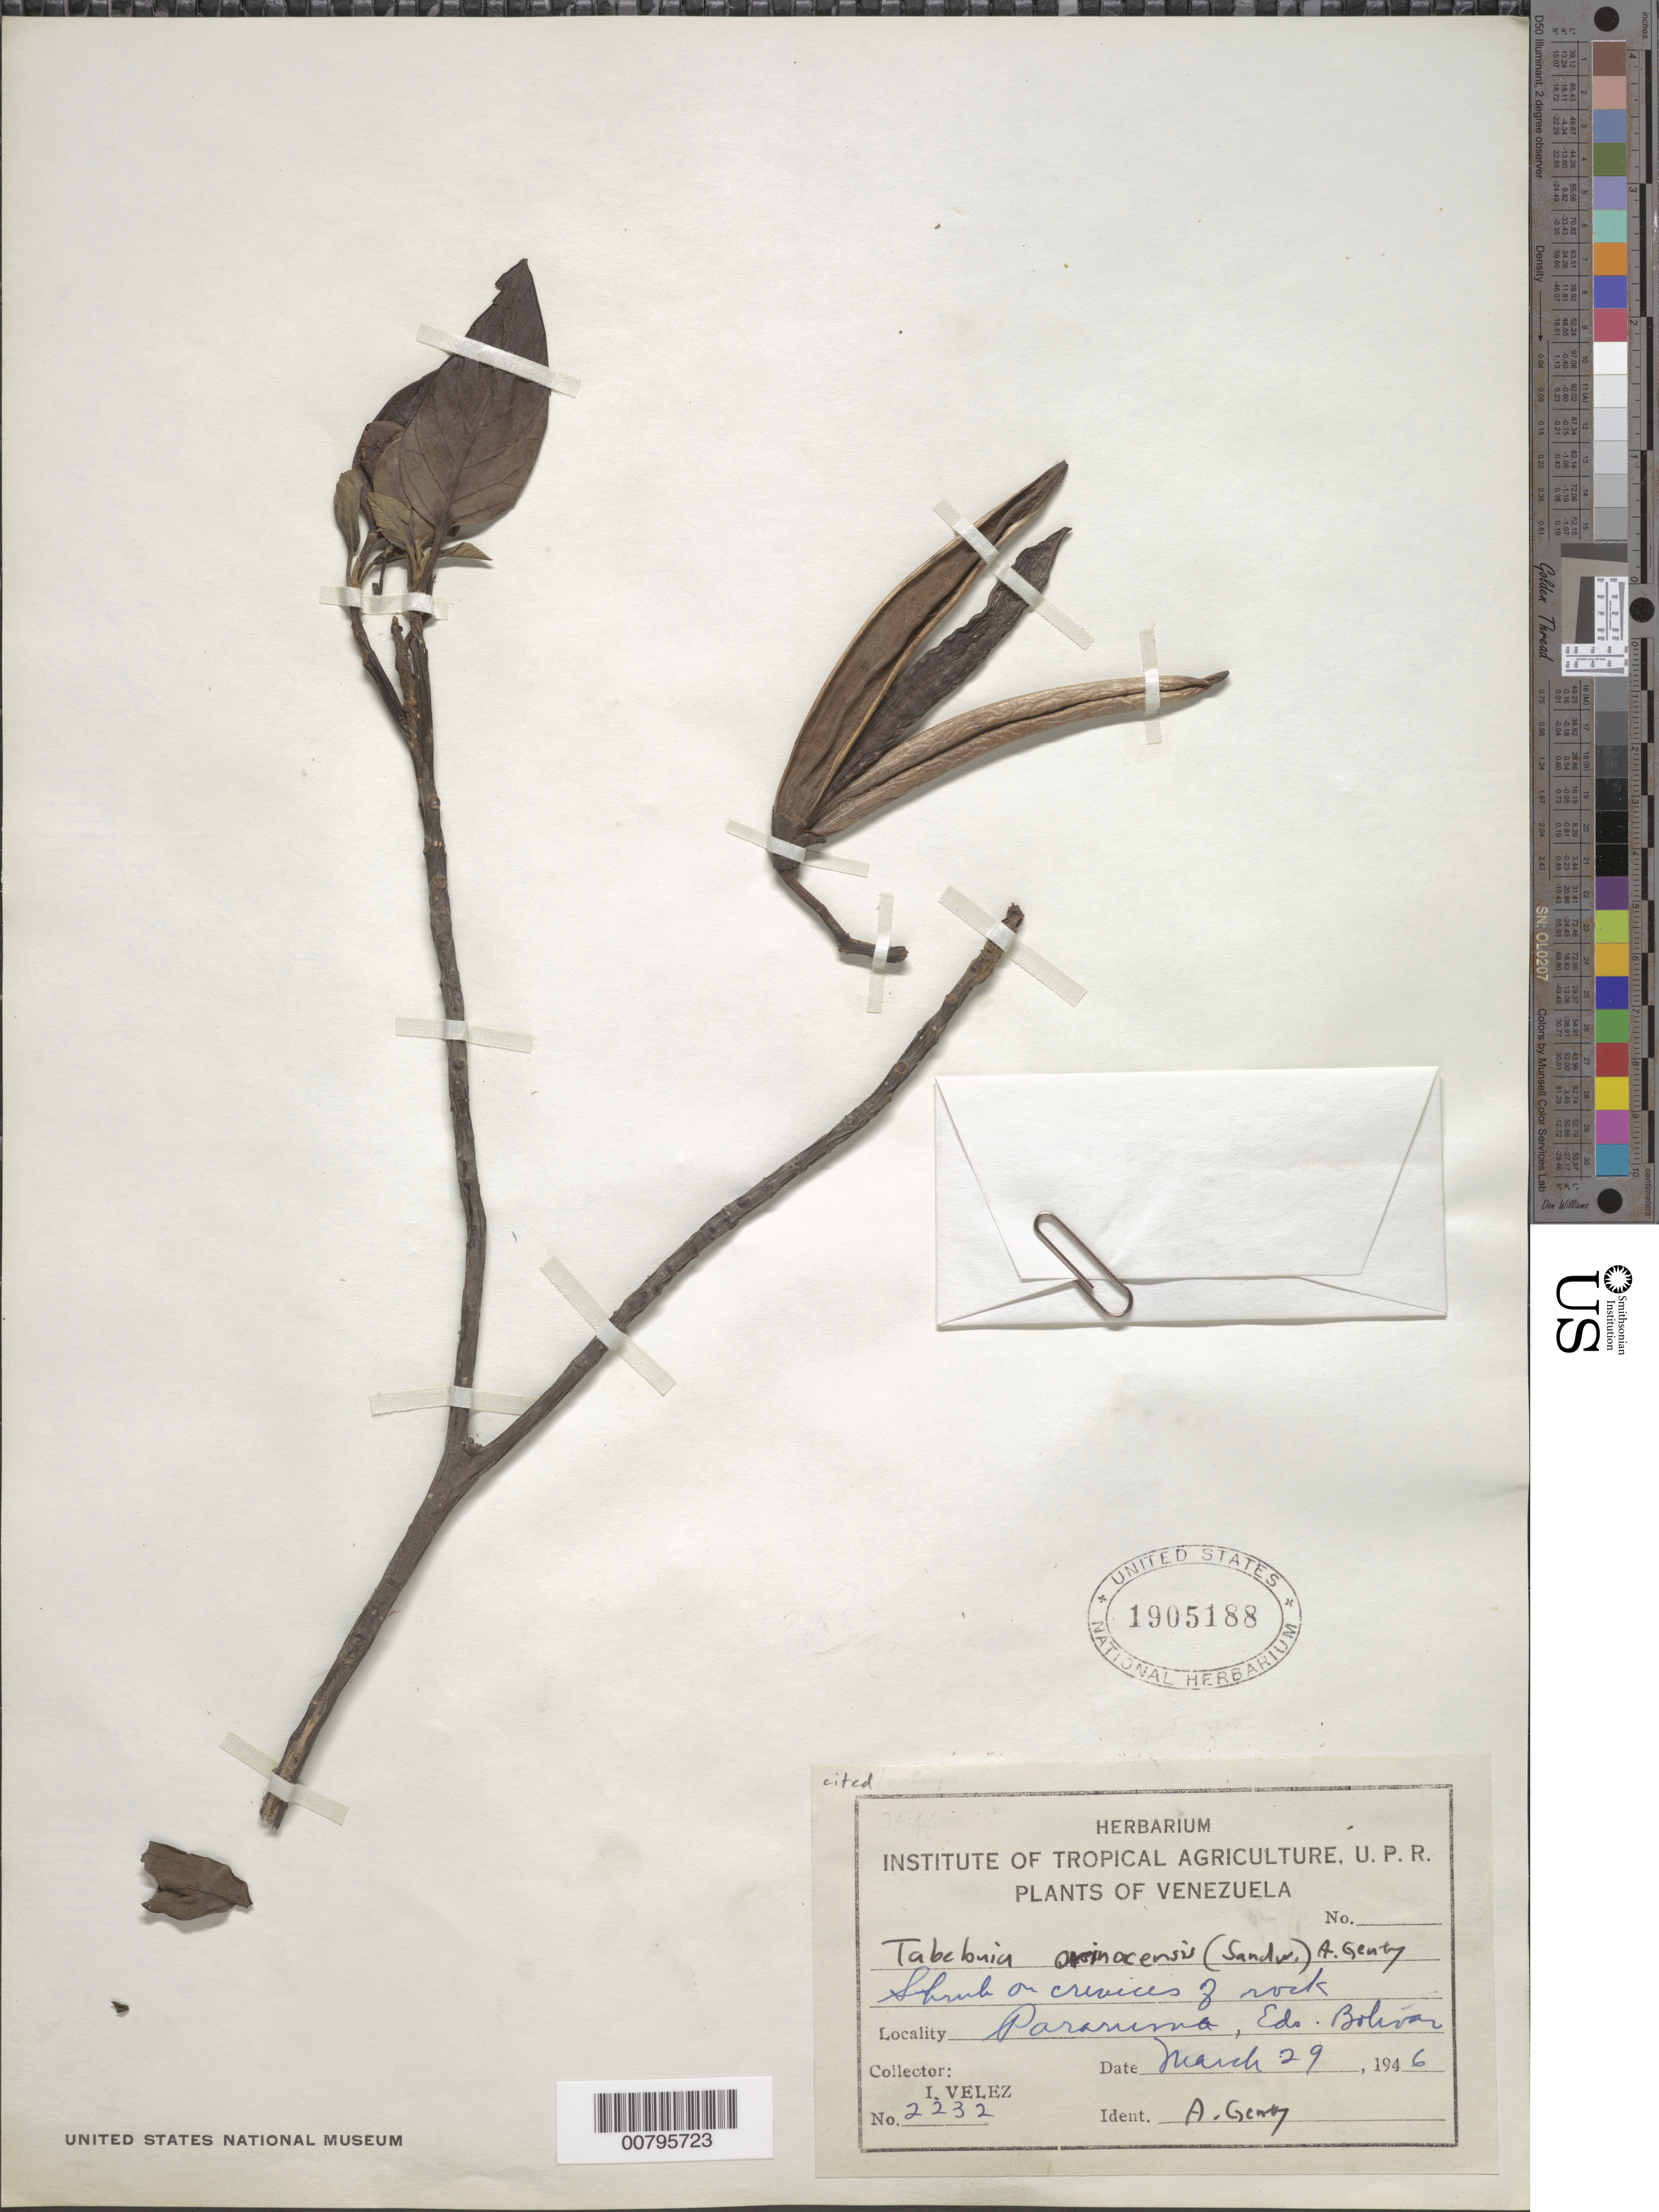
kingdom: Plantae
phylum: Tracheophyta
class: Magnoliopsida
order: Lamiales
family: Bignoniaceae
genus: Tabebuia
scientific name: Tabebuia orinocensis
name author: (Sandwith) A.H. Gentry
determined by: Gentry, A. H.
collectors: I. Velez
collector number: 2232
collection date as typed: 29-Mar-46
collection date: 1946-03-29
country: Venezuela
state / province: Bolívar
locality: Pararuma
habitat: On crevices of rock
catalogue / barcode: US 1905188